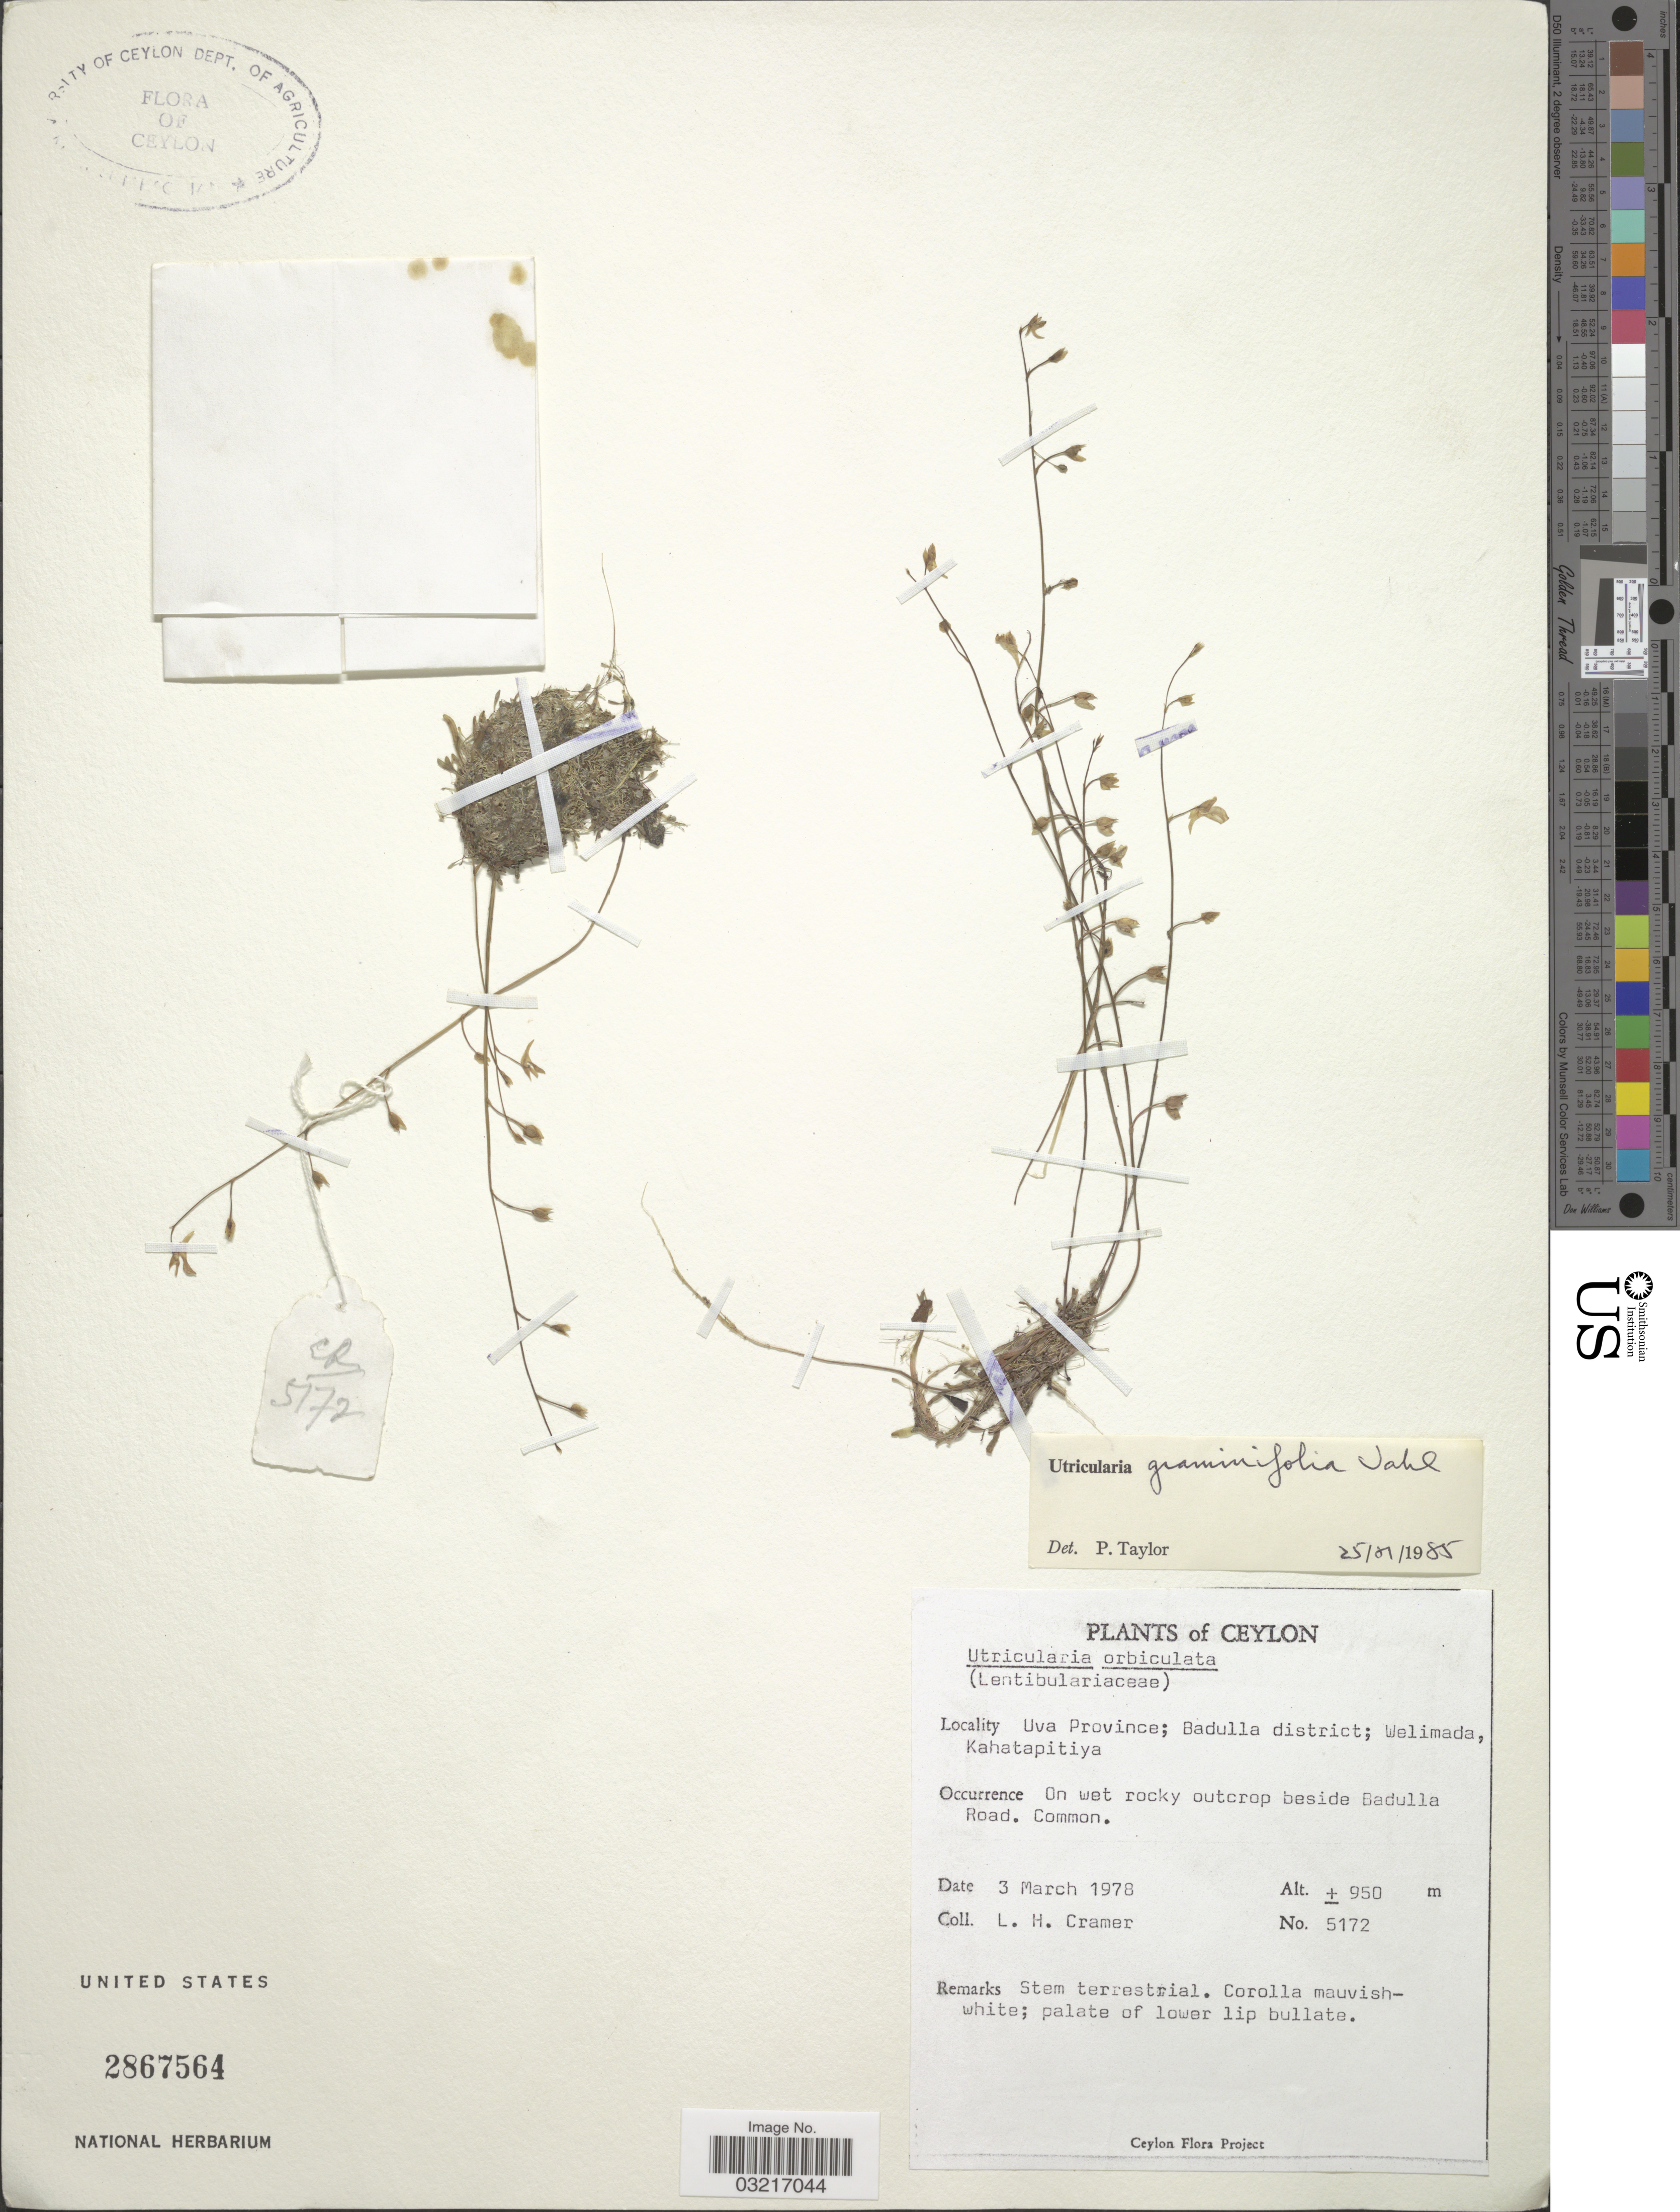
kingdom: Plantae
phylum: Tracheophyta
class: Magnoliopsida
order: Lamiales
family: Lentibulariaceae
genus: Utricularia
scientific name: Utricularia graminifolia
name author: Vahl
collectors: L. H. Cramer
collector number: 5172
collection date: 1978-03-03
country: Sri Lanka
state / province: Uva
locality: Ceylon, Badulla district; Welimada, Kahatapitiya, On wet rocky outcrop beside Badulla Road.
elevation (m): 950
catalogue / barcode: US 2867564